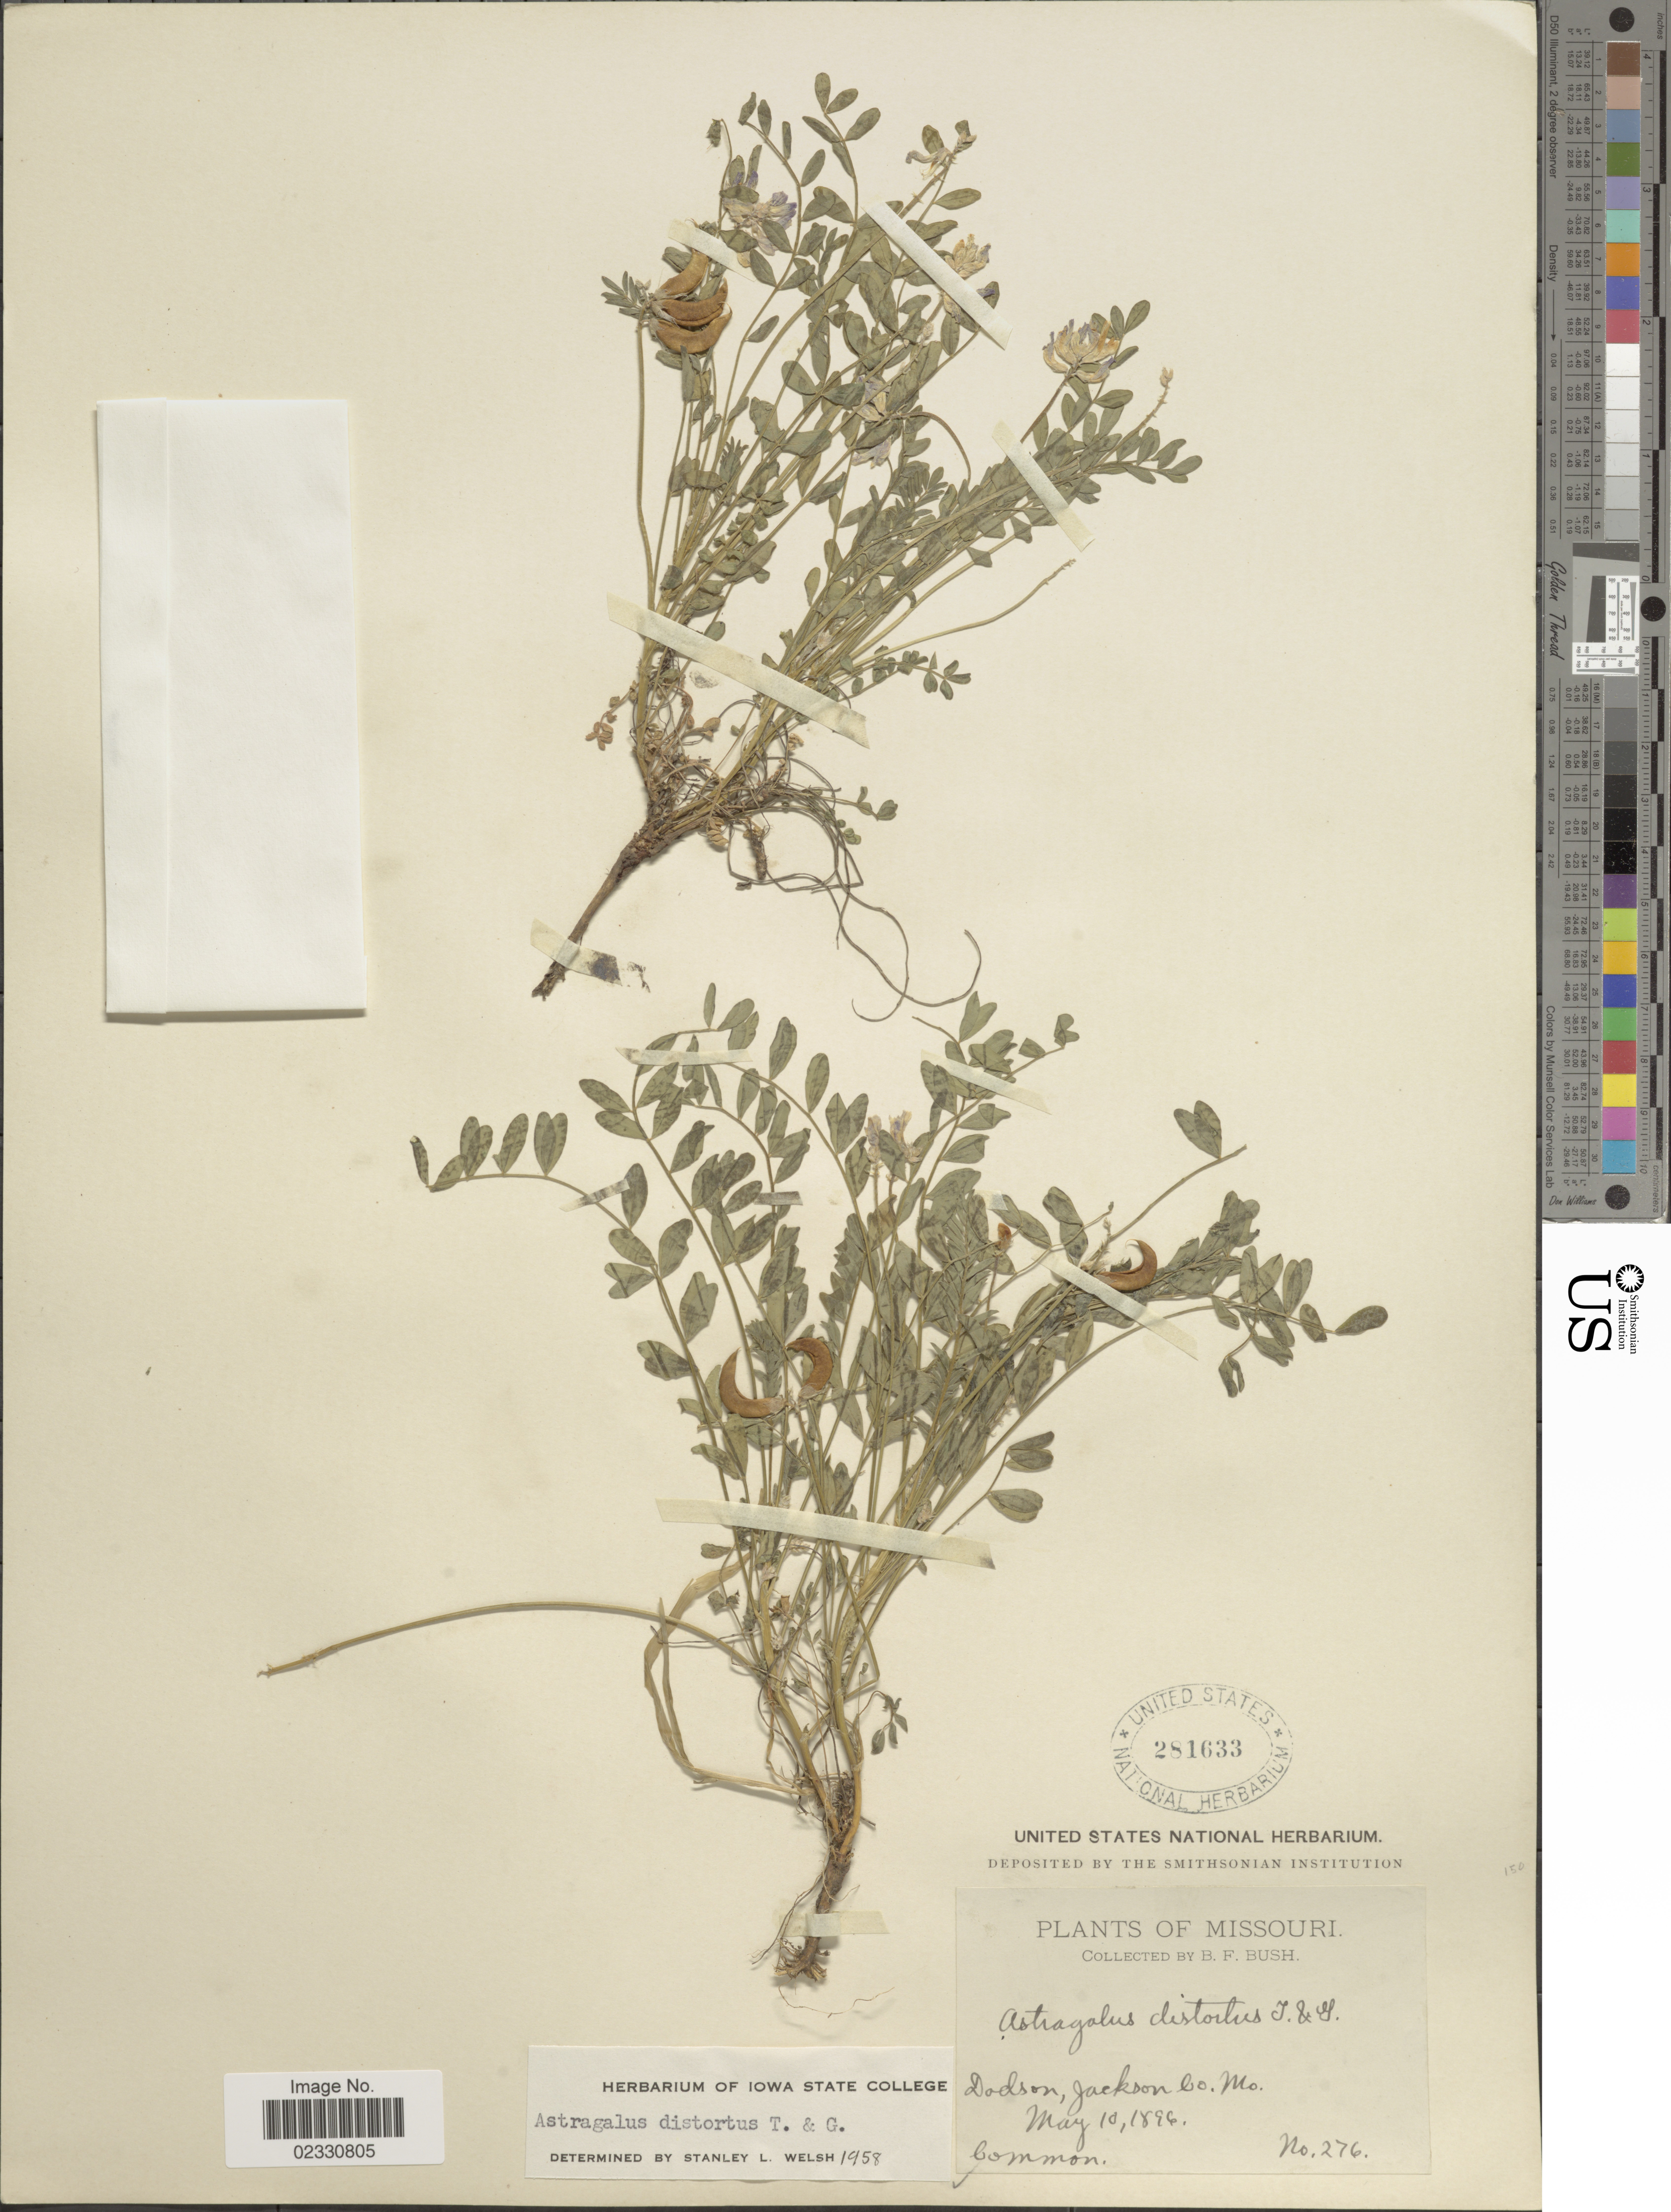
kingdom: Plantae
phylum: Tracheophyta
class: Magnoliopsida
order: Fabales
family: Fabaceae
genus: Astragalus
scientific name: Astragalus distortus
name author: Torr. & A. Gray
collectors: B. F. Bush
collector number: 276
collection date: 1896-05-10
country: United States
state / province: Missouri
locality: Doson, Jackson Co.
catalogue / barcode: US 281633